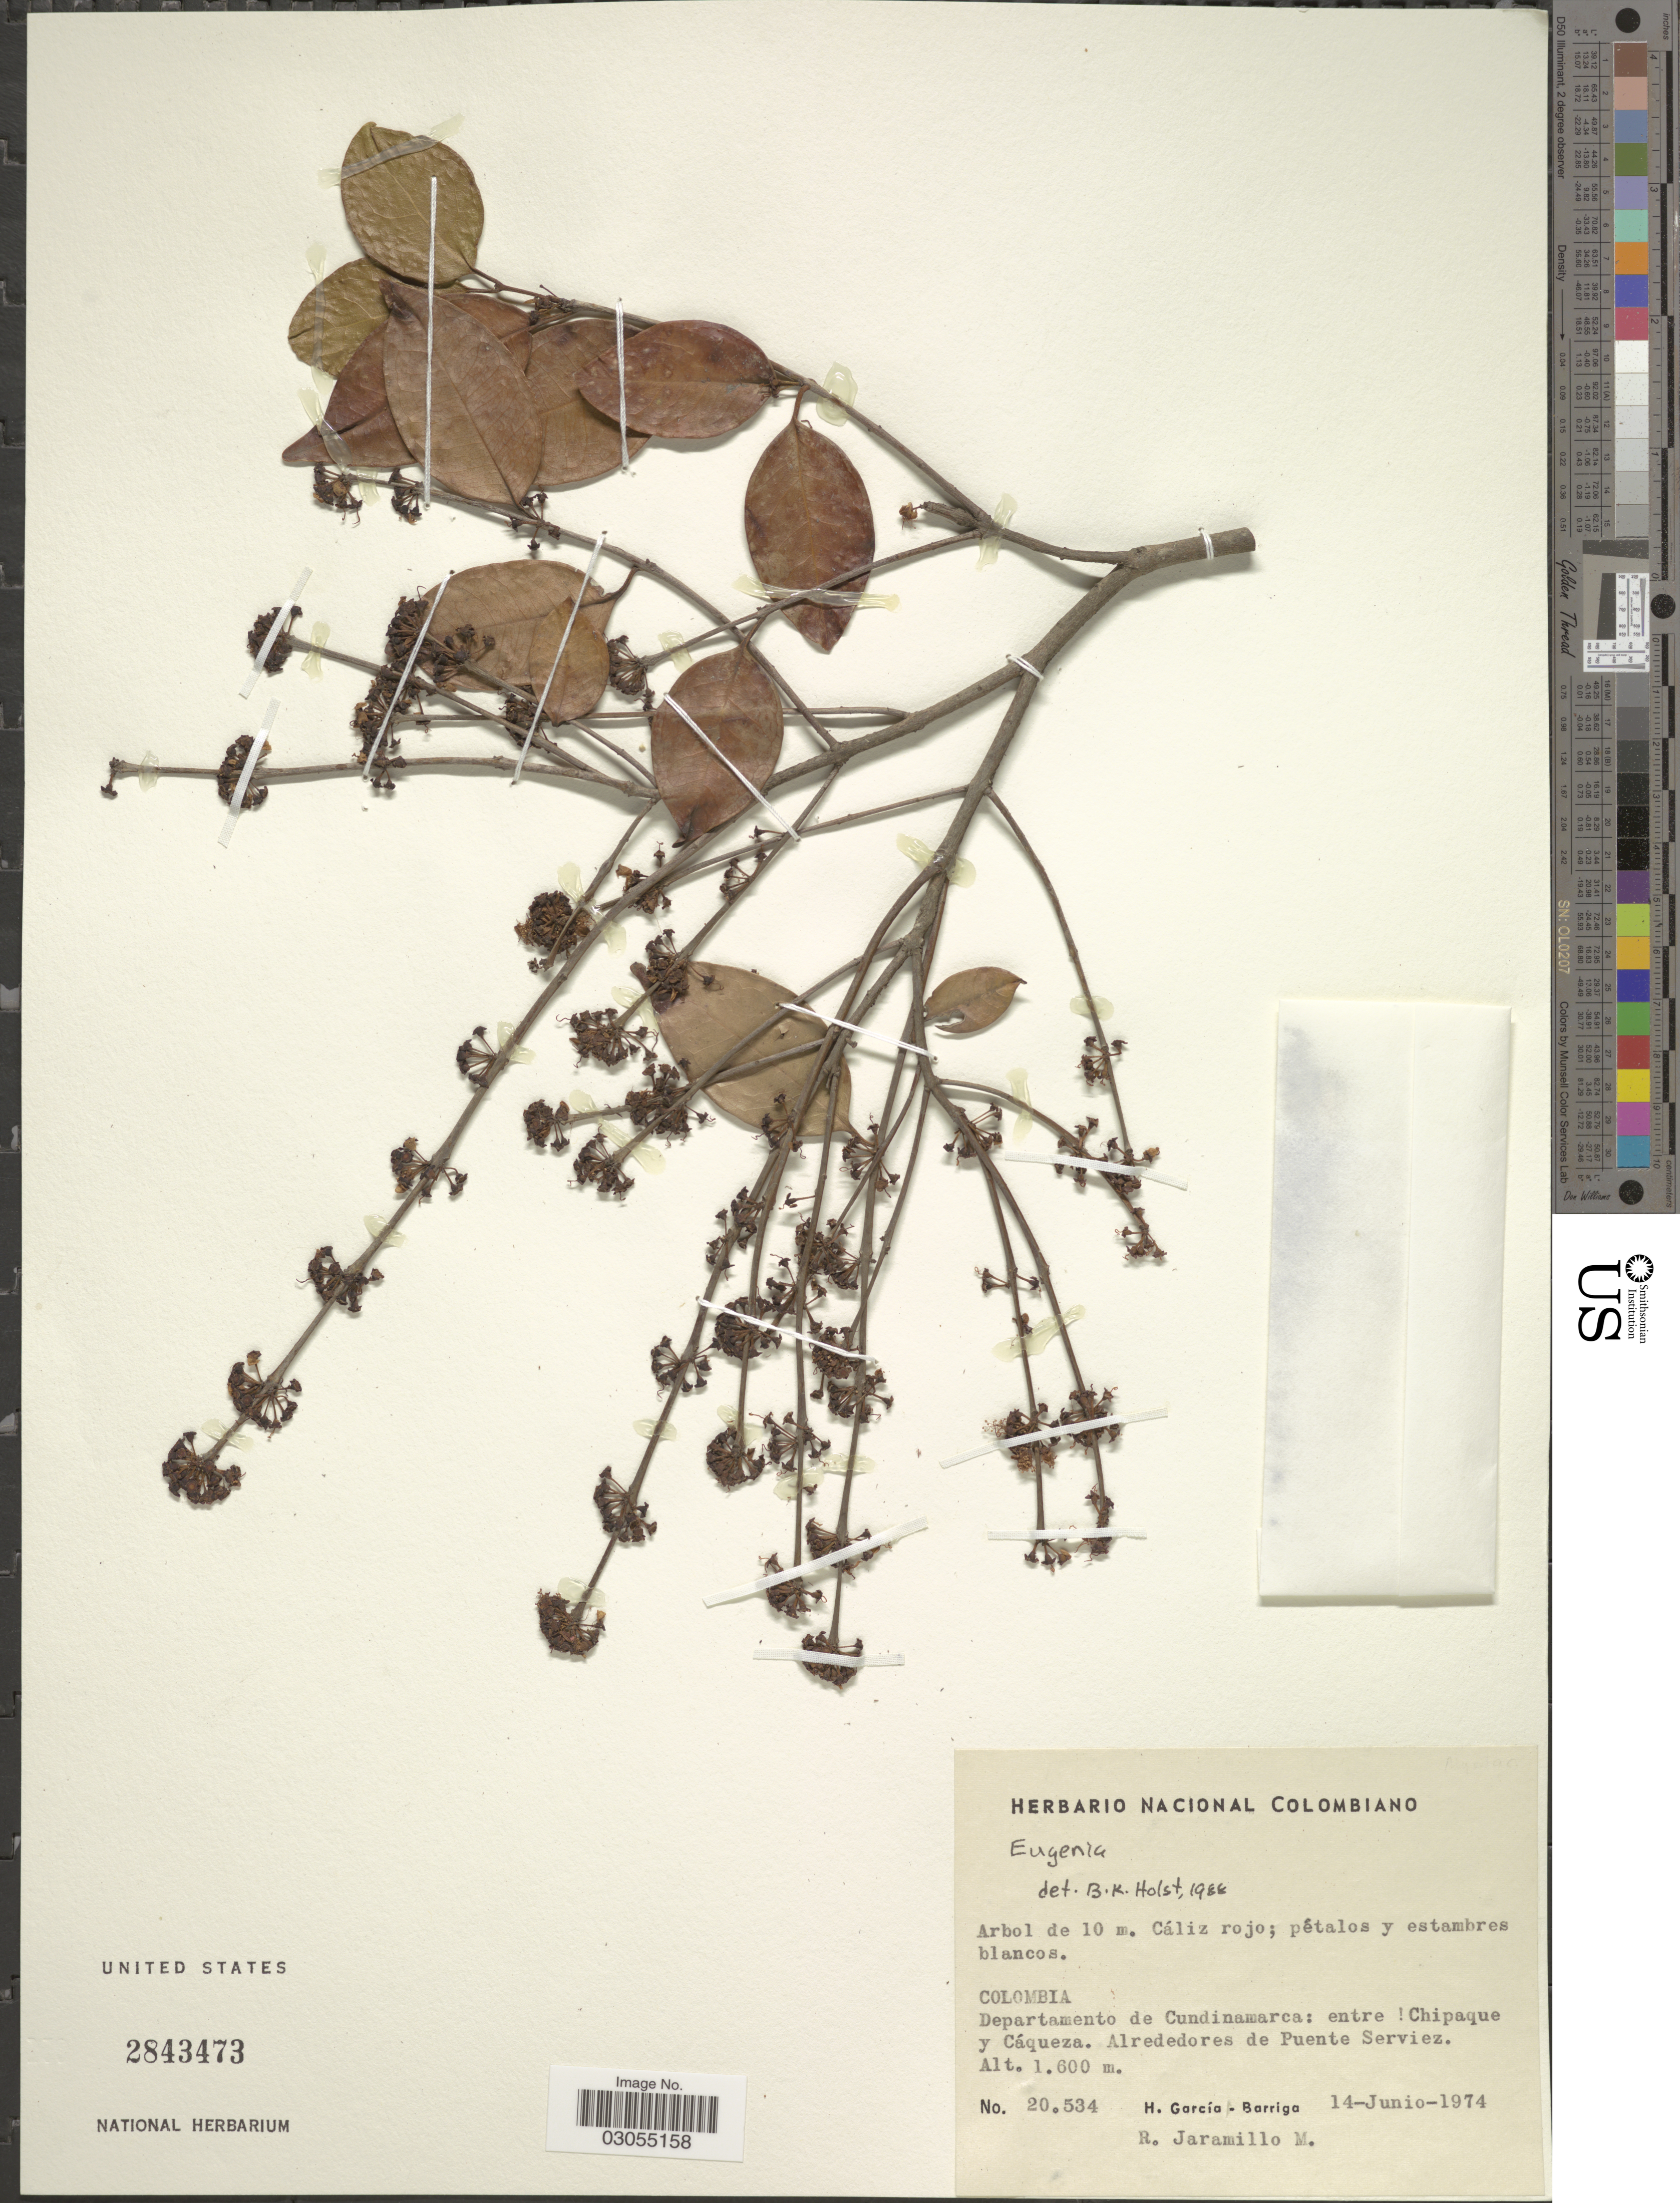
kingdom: Plantae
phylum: Tracheophyta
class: Magnoliopsida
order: Myrtales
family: Myrtaceae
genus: Eugenia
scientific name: Eugenia sp.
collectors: H. García Barriga & R. Jaramillo M.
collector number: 20534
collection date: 1974-06-14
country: Colombia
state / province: Cundinamarca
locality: Departamento de Cundinamarca: entre Chipaque y Cáqueza. Alrededores de Puente Serviez.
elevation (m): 1600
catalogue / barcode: US 2843473